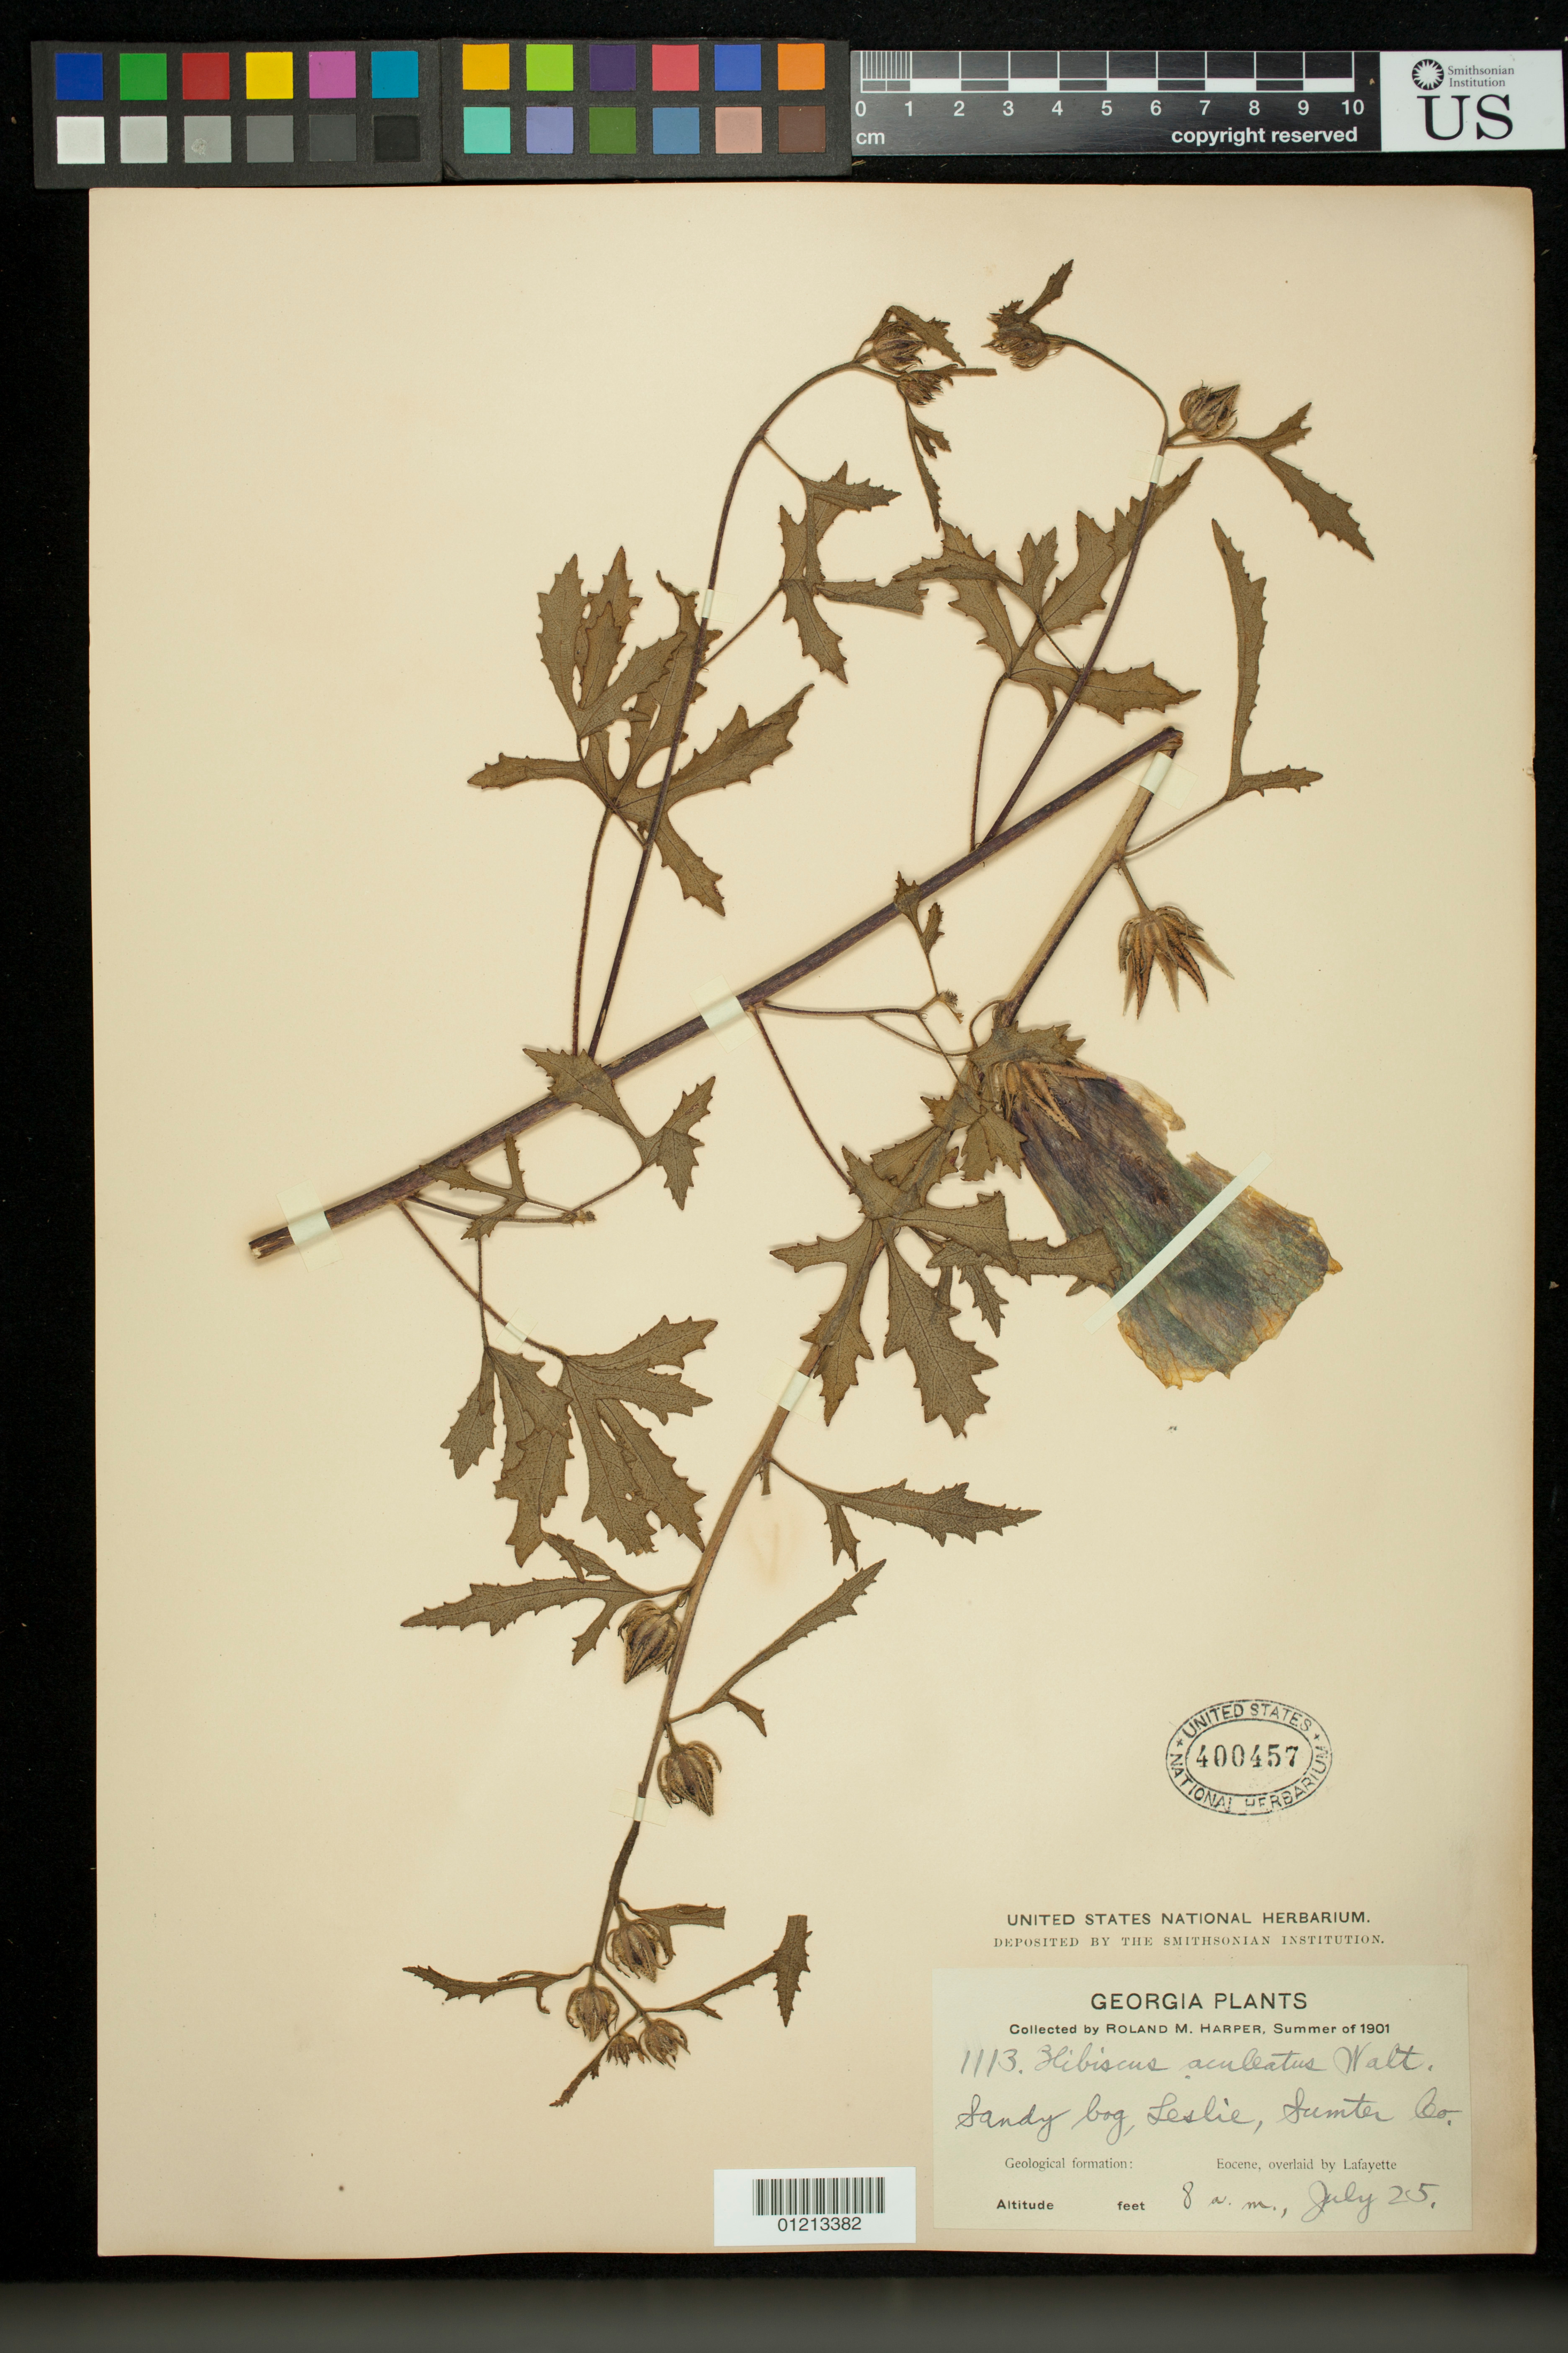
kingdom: Plantae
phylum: Tracheophyta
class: Magnoliopsida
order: Malvales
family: Malvaceae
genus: Sabdariffa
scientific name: Sabdariffa aculeata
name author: (Walter) M.M. Hanes & R.L. Barrett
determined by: Dorr, Laurence J., Curator (BOT), Smithsonian Institution - National Museum of Natural History (UNITED STATES)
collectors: R. M. Harper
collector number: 1113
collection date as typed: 25 Jul 1901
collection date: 1901-07-25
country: United States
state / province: Georgia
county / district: Sumter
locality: Sandy bog, Leslie, Sumter Co.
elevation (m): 8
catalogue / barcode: US 400457